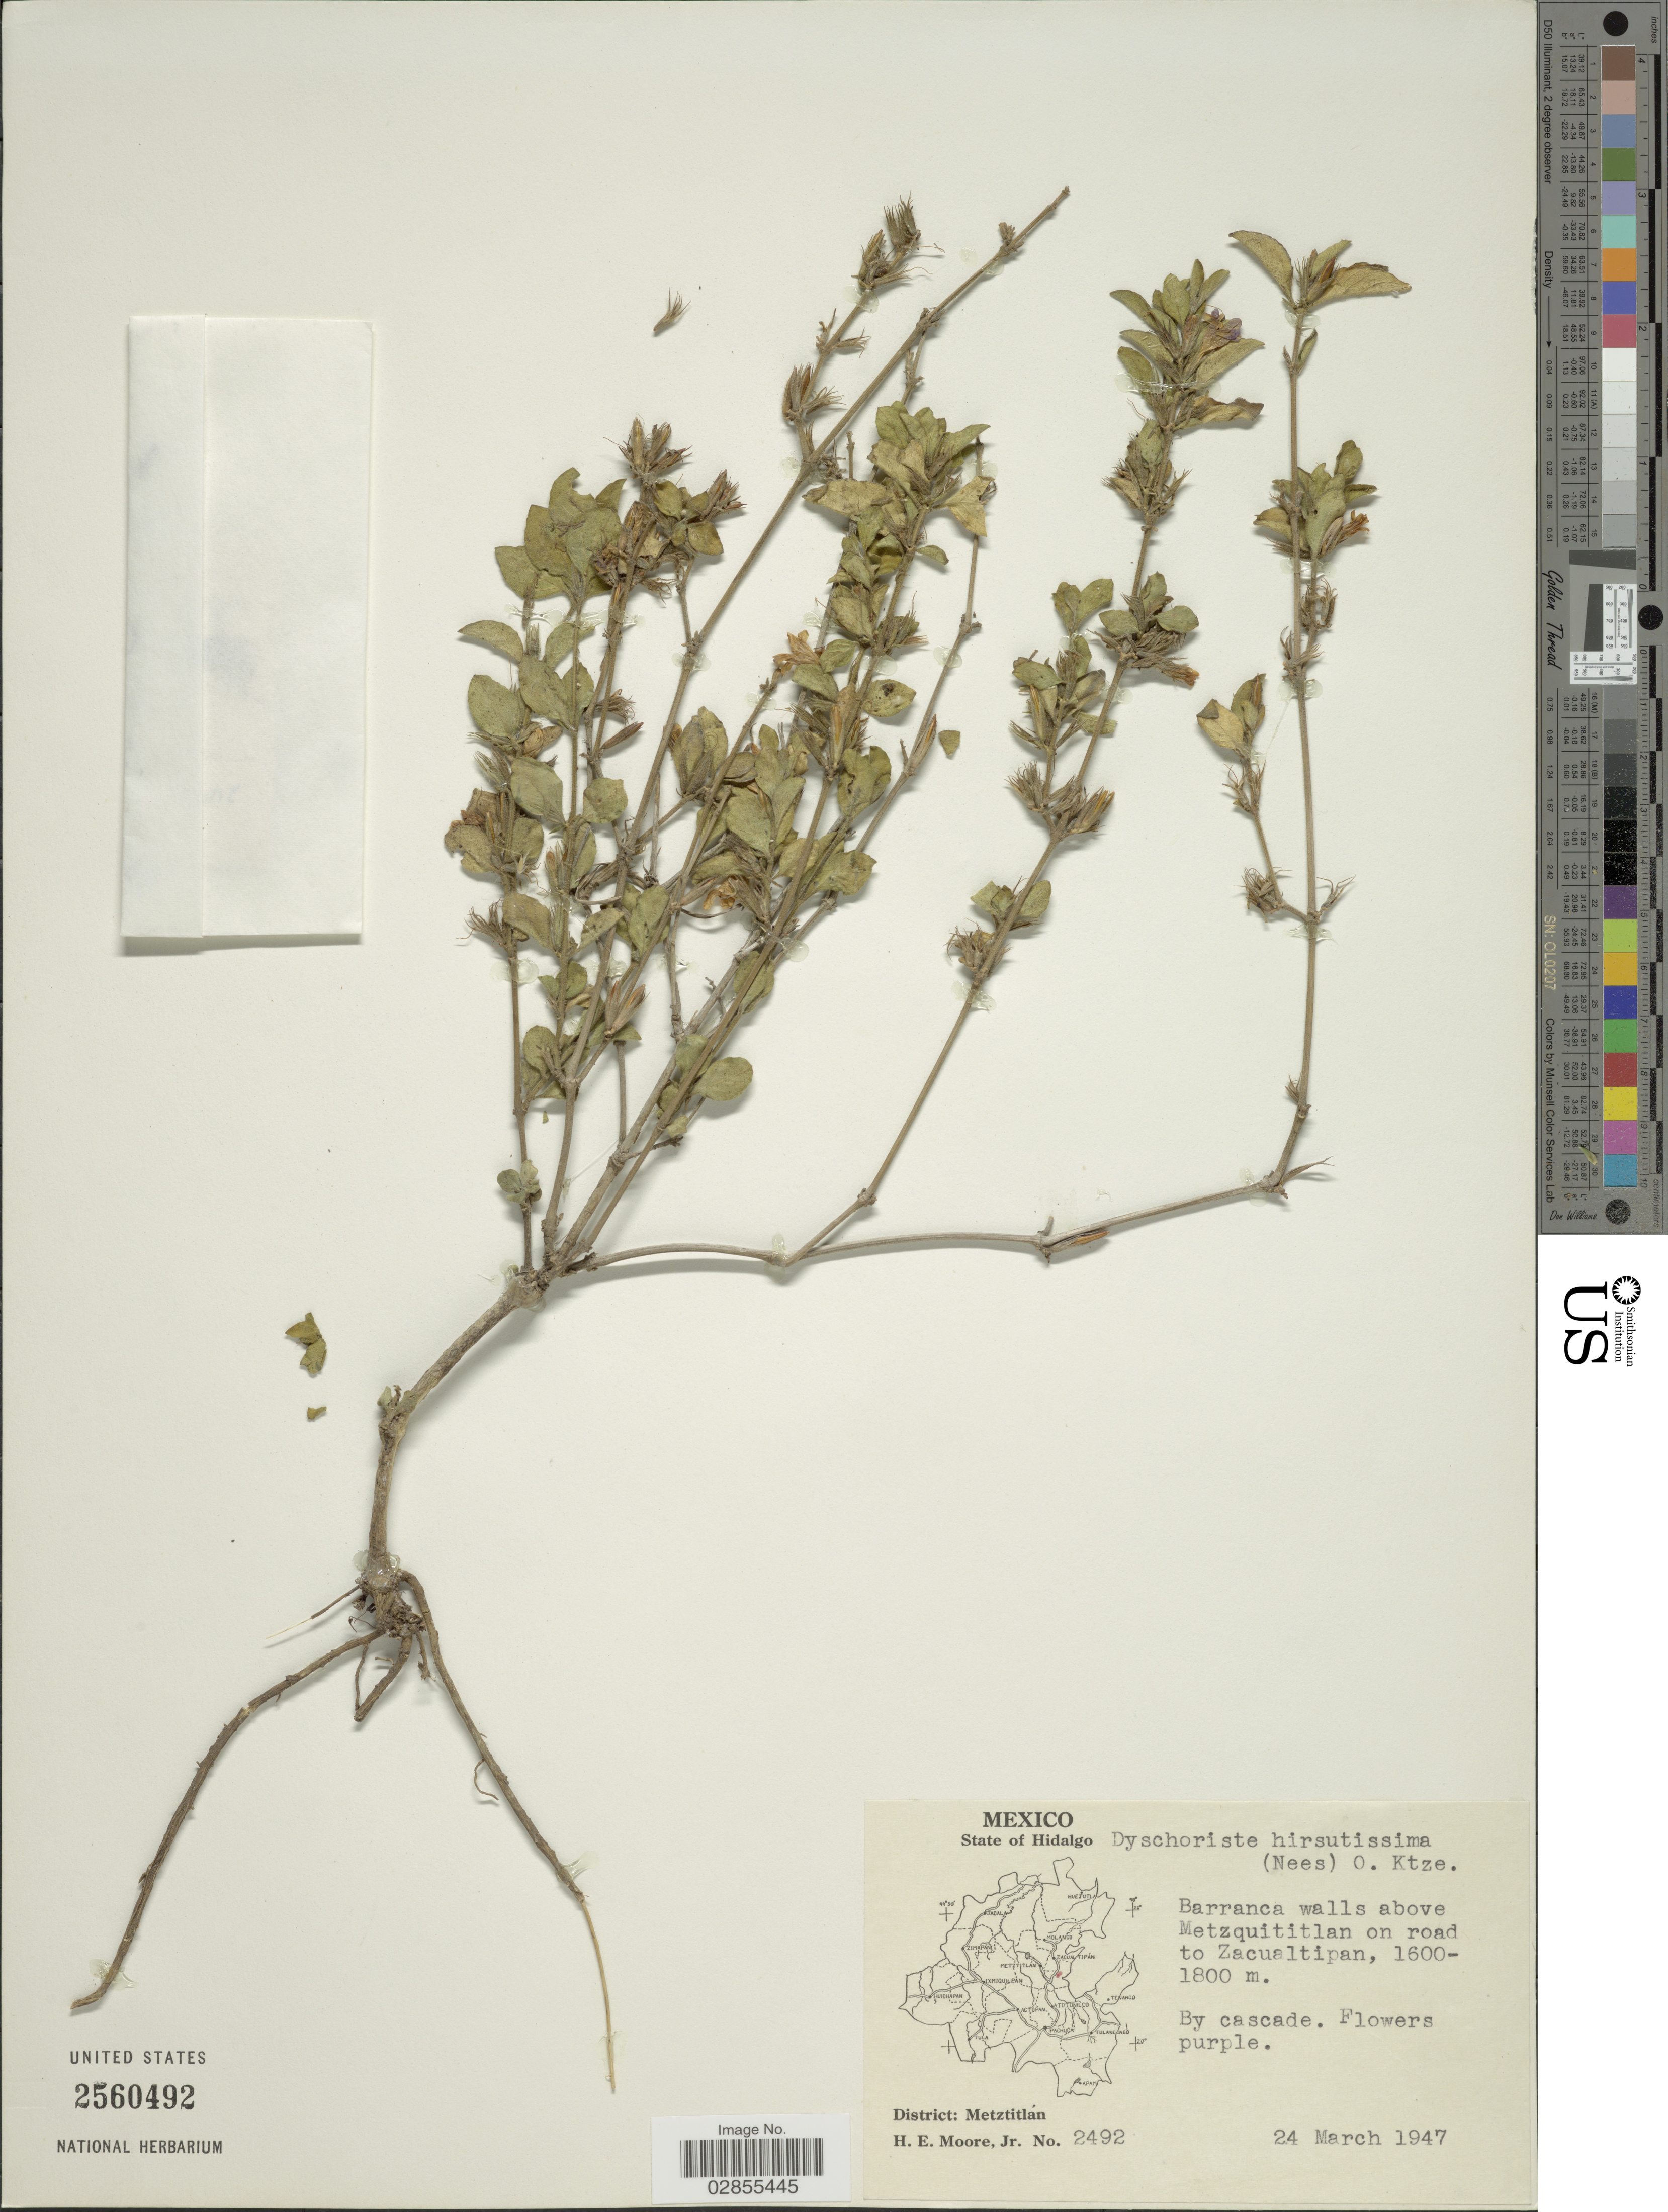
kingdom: Plantae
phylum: Tracheophyta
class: Magnoliopsida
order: Lamiales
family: Acanthaceae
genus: Dyschoriste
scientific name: Dyschoriste hirsutissima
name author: (Nees) Kuntze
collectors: H. Moore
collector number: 2492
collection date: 1947-03-24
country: Mexico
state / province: Hidalgo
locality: Barranca walls above Metzquititlan on road to Zacualtipan.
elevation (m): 1600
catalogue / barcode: US 2560492